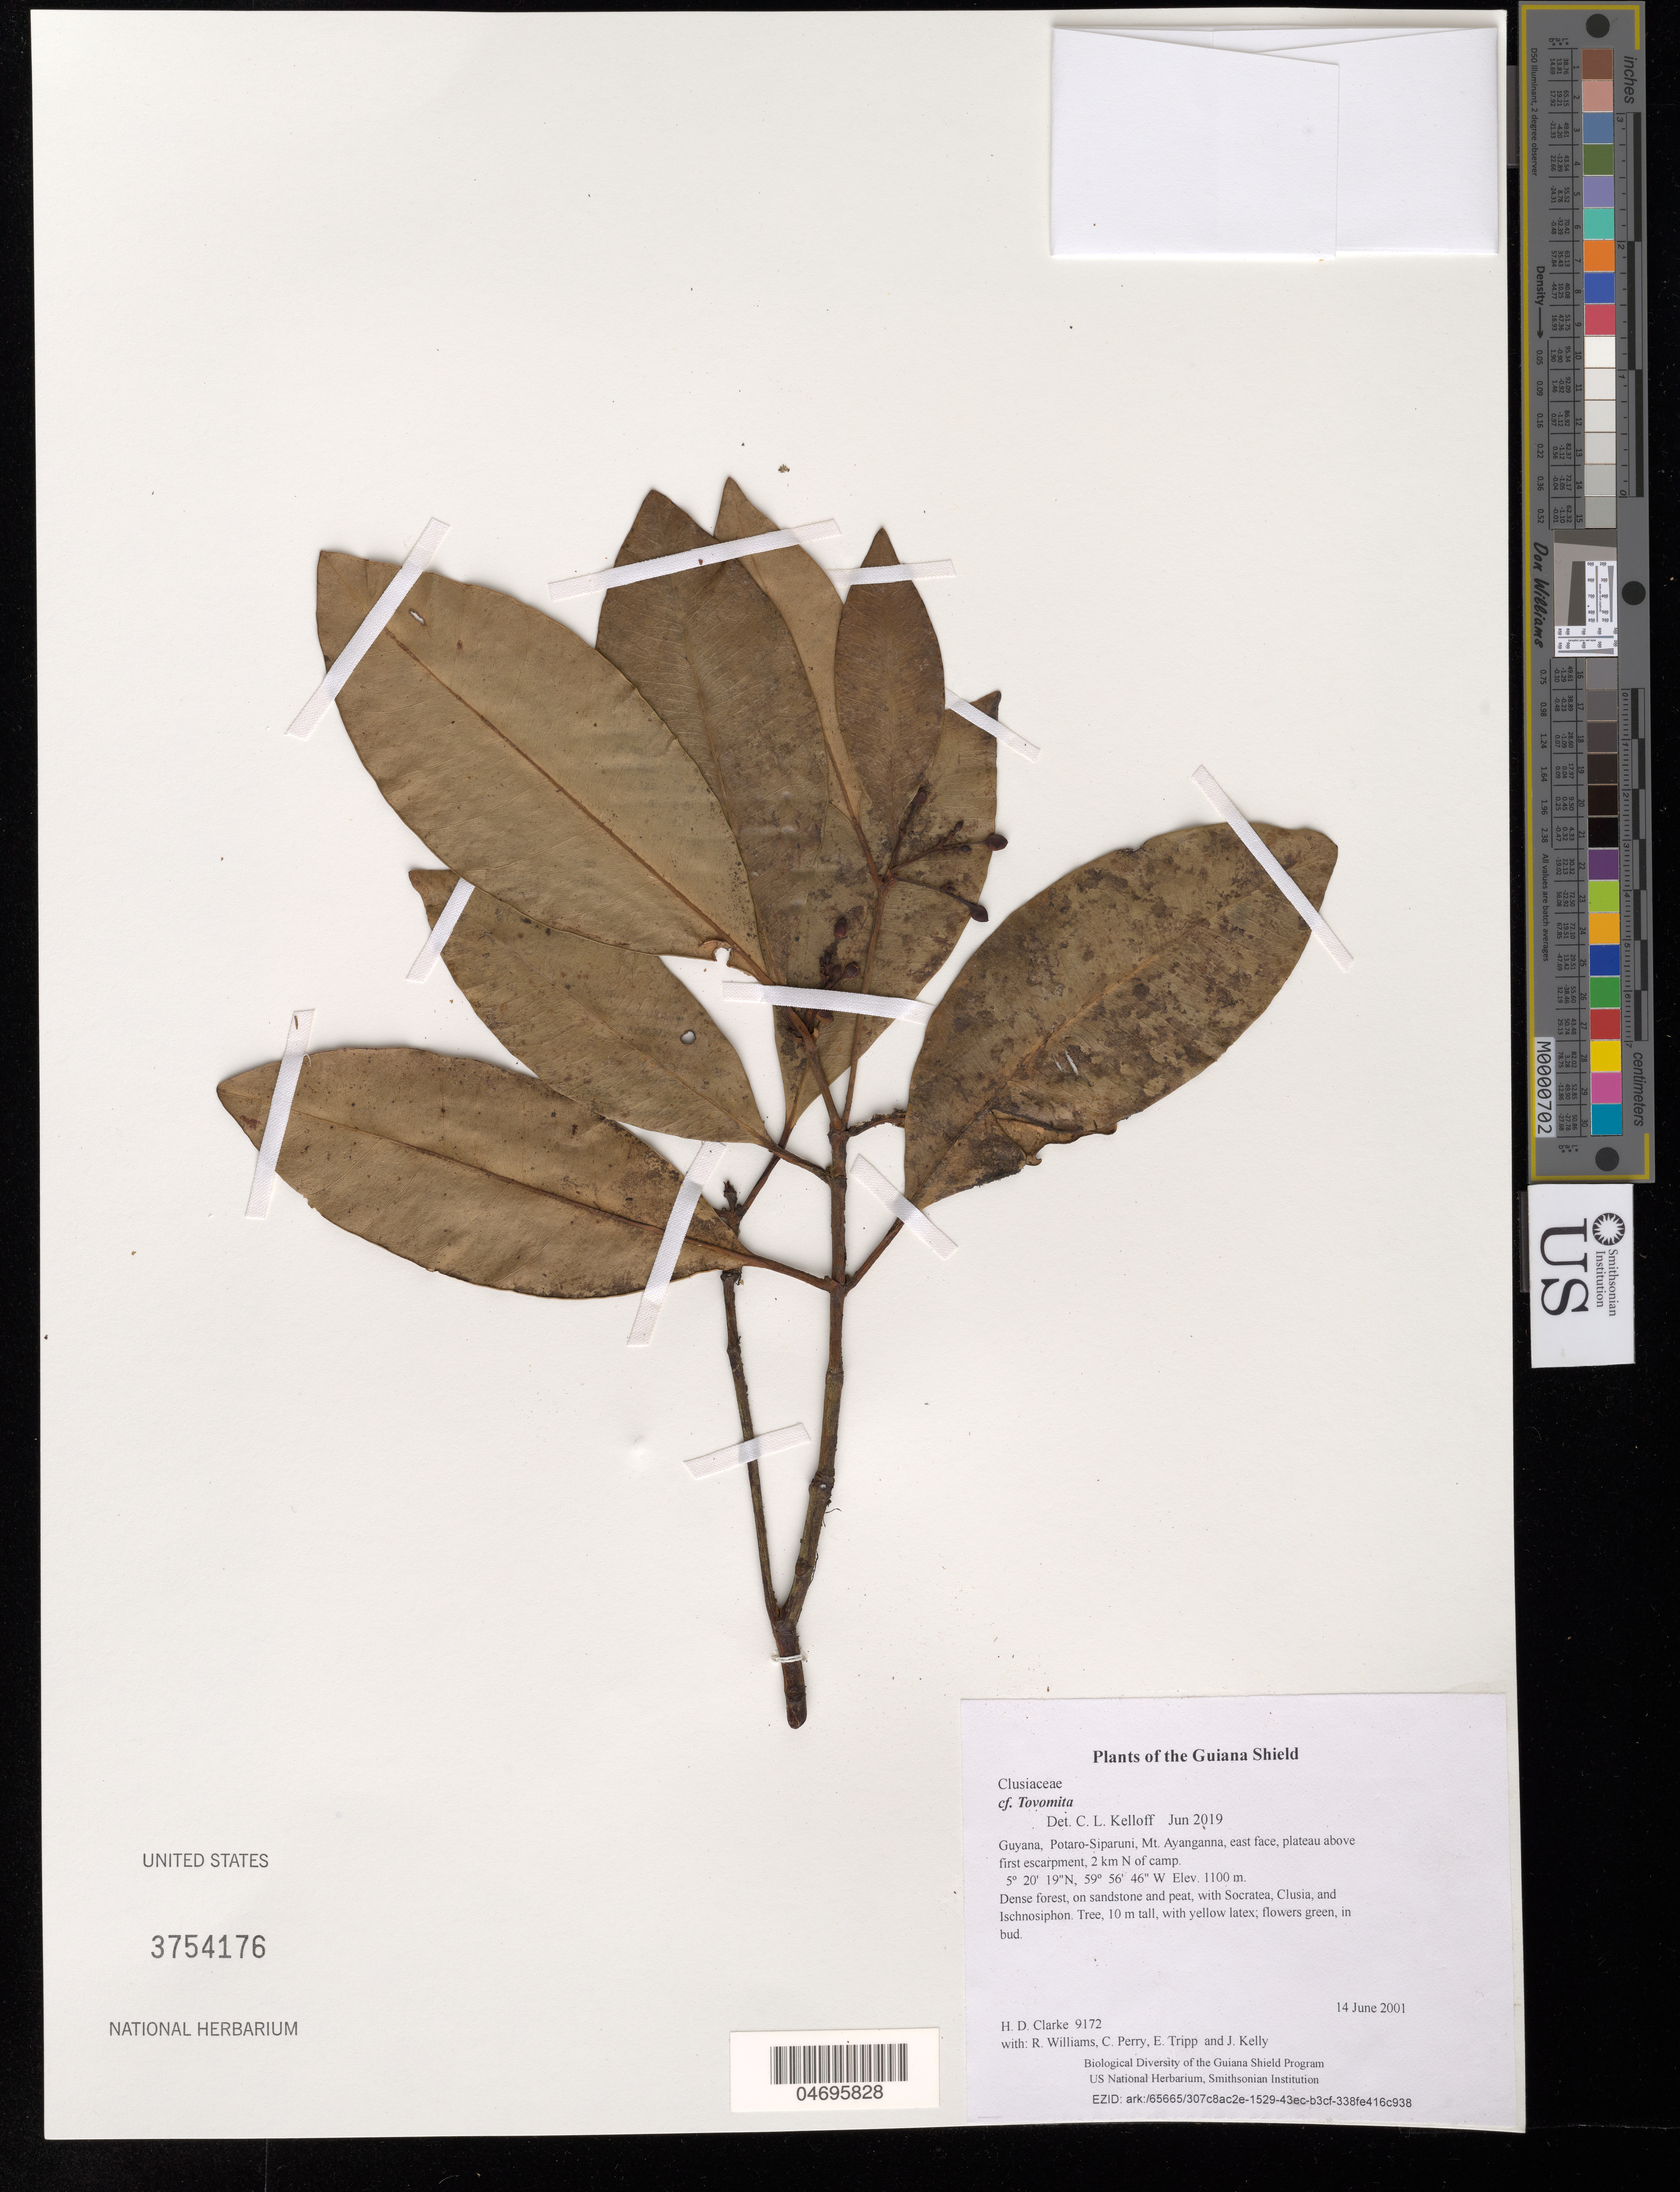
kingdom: Plantae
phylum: Tracheophyta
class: Magnoliopsida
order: Malpighiales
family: Clusiaceae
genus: Tovomita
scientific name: Tovomita sp.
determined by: Kelloff, C. L.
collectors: H. D. Clarke, R. Williams, C. Perry, E. Tripp & J. Kelly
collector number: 9172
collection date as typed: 14 June 2001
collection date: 2001-06-14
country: Guyana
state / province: Potaro-Siparuni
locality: Mt. Ayanganna, east face, plateau above first escarpment, 2 km N of camp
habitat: Dense forest, on sandstone and peat, with Socratea, Clusia, and Ischnosiphon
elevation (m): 1100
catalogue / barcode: US 3754176